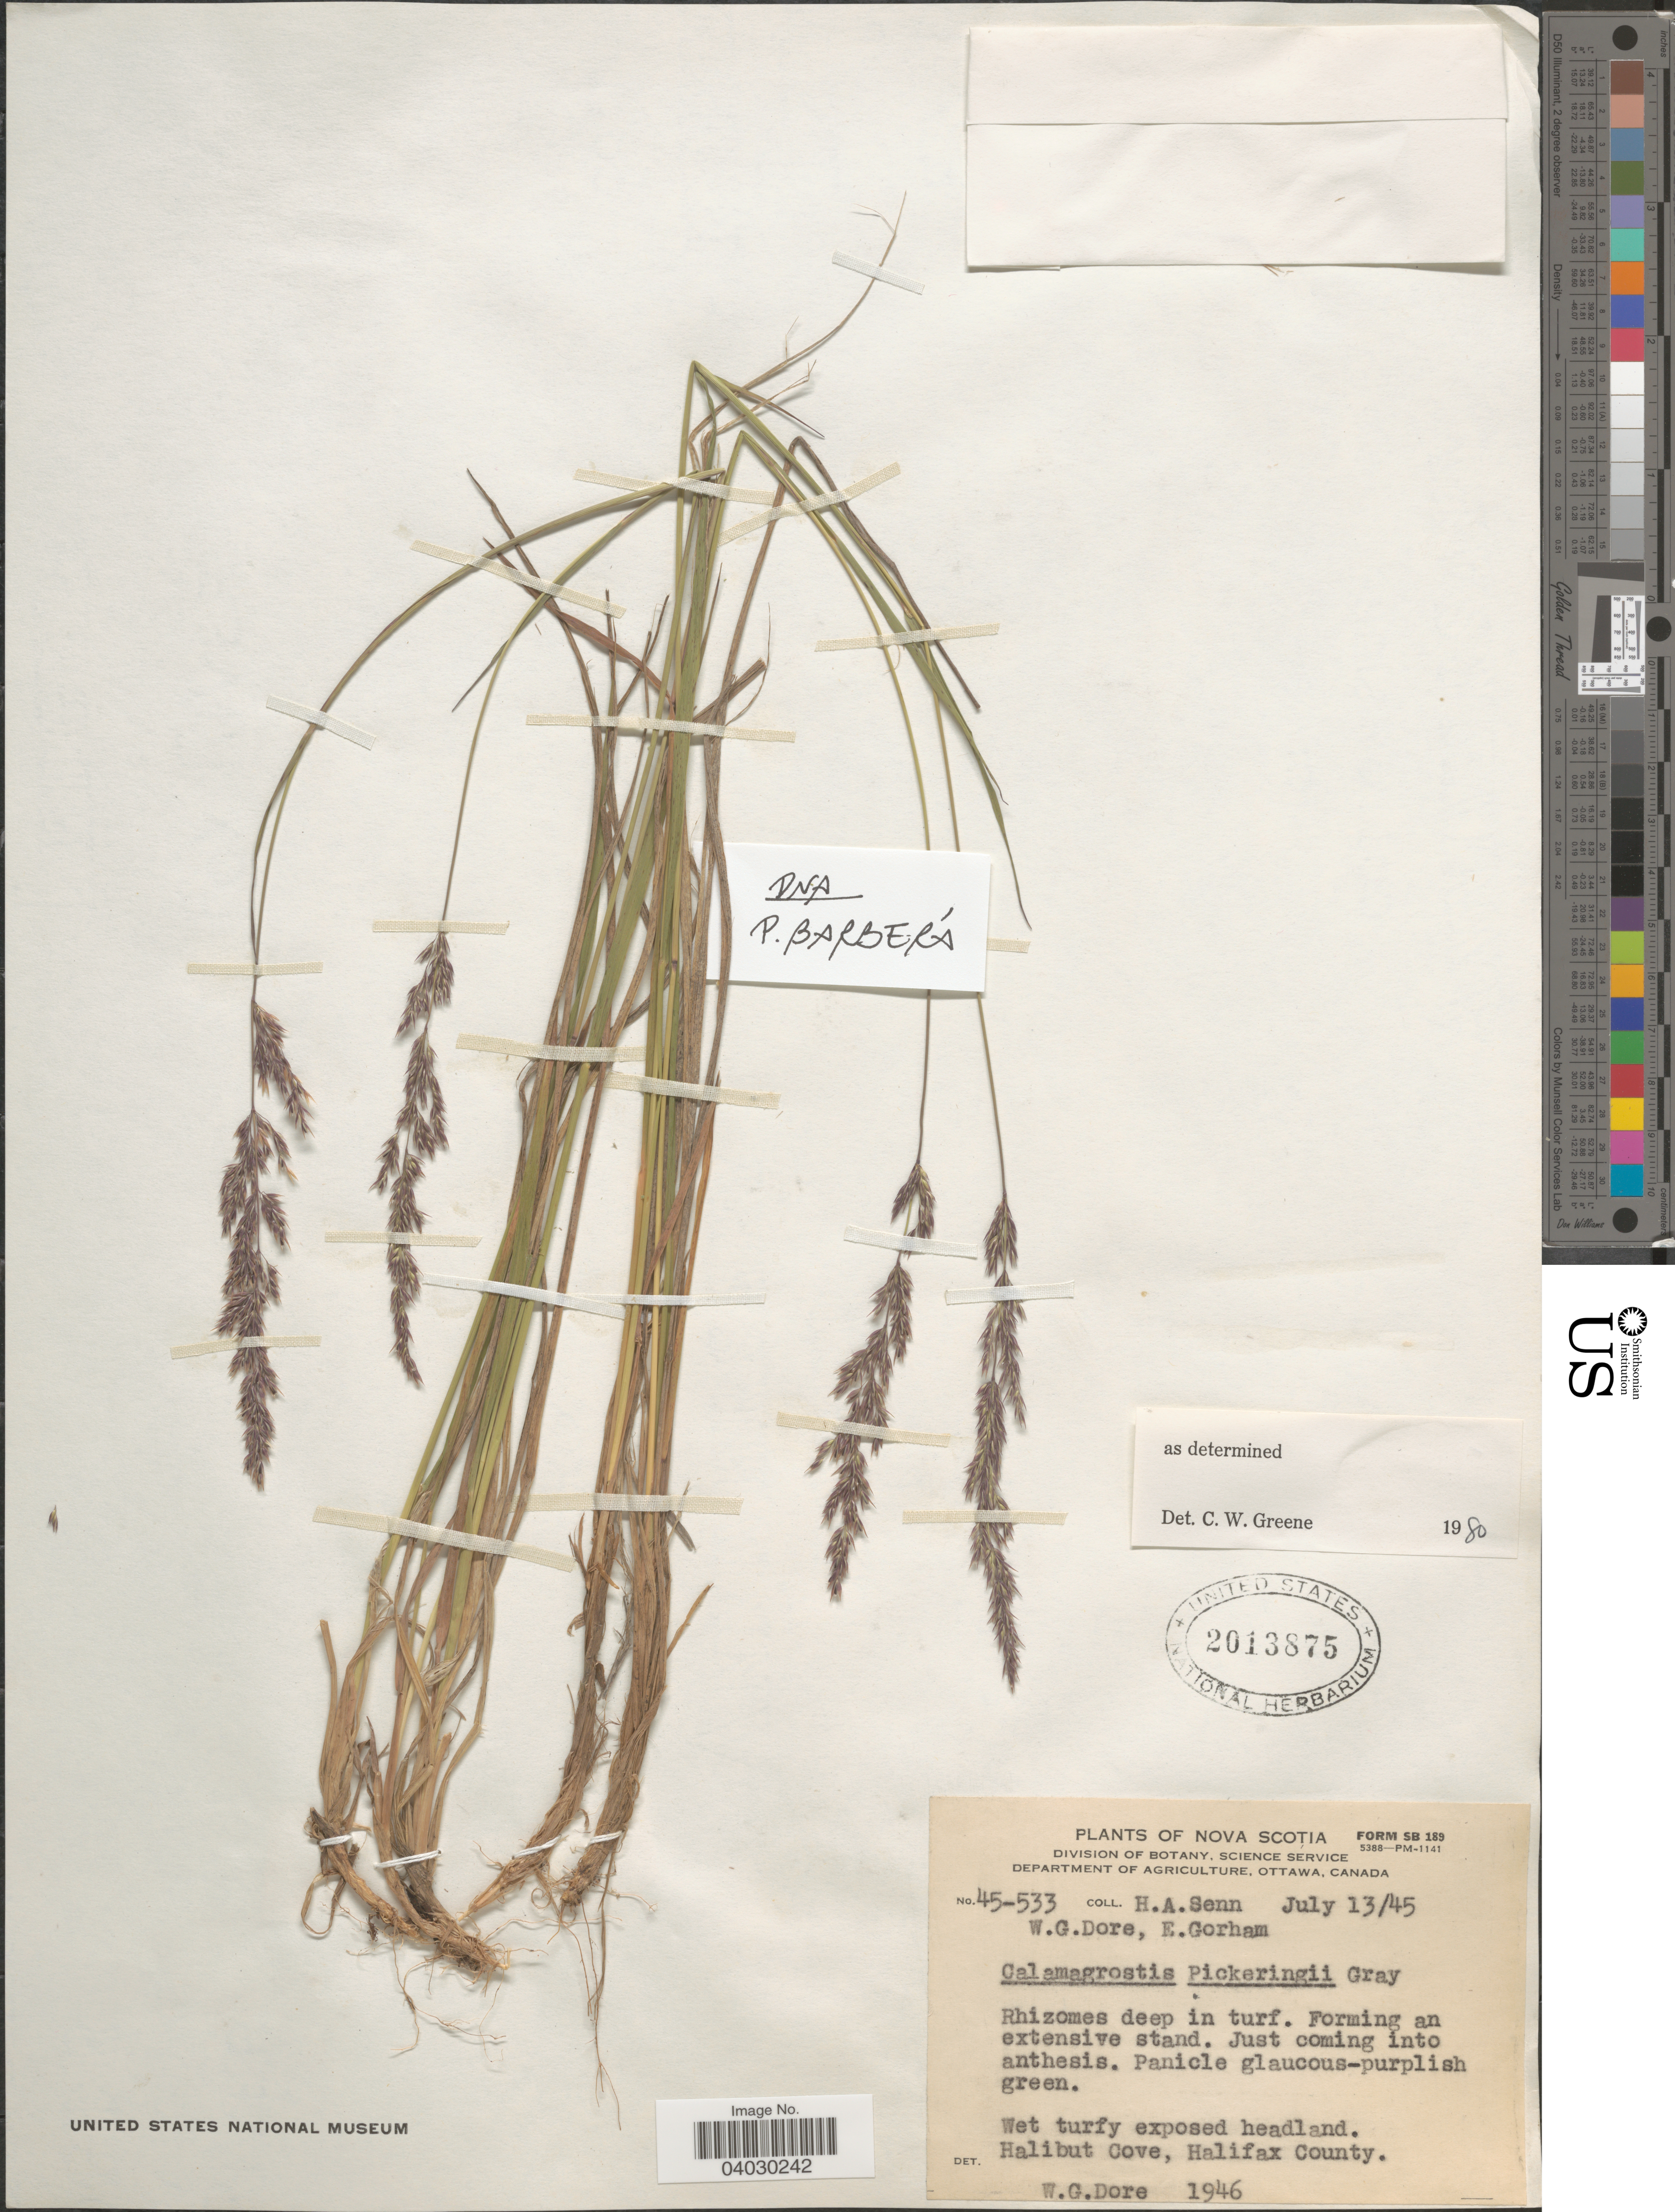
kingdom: Plantae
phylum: Tracheophyta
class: Liliopsida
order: Poales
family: Poaceae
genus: Calamagrostis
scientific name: Calamagrostis pickeringii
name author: A. Gray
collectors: H. Senn, W. Dore & E. Gorham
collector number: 45-533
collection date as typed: Transcribed d/m/y: 13/7/45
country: Canada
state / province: Nova Scotia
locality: Halibut Cove, Halifax County.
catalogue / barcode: US 2013875